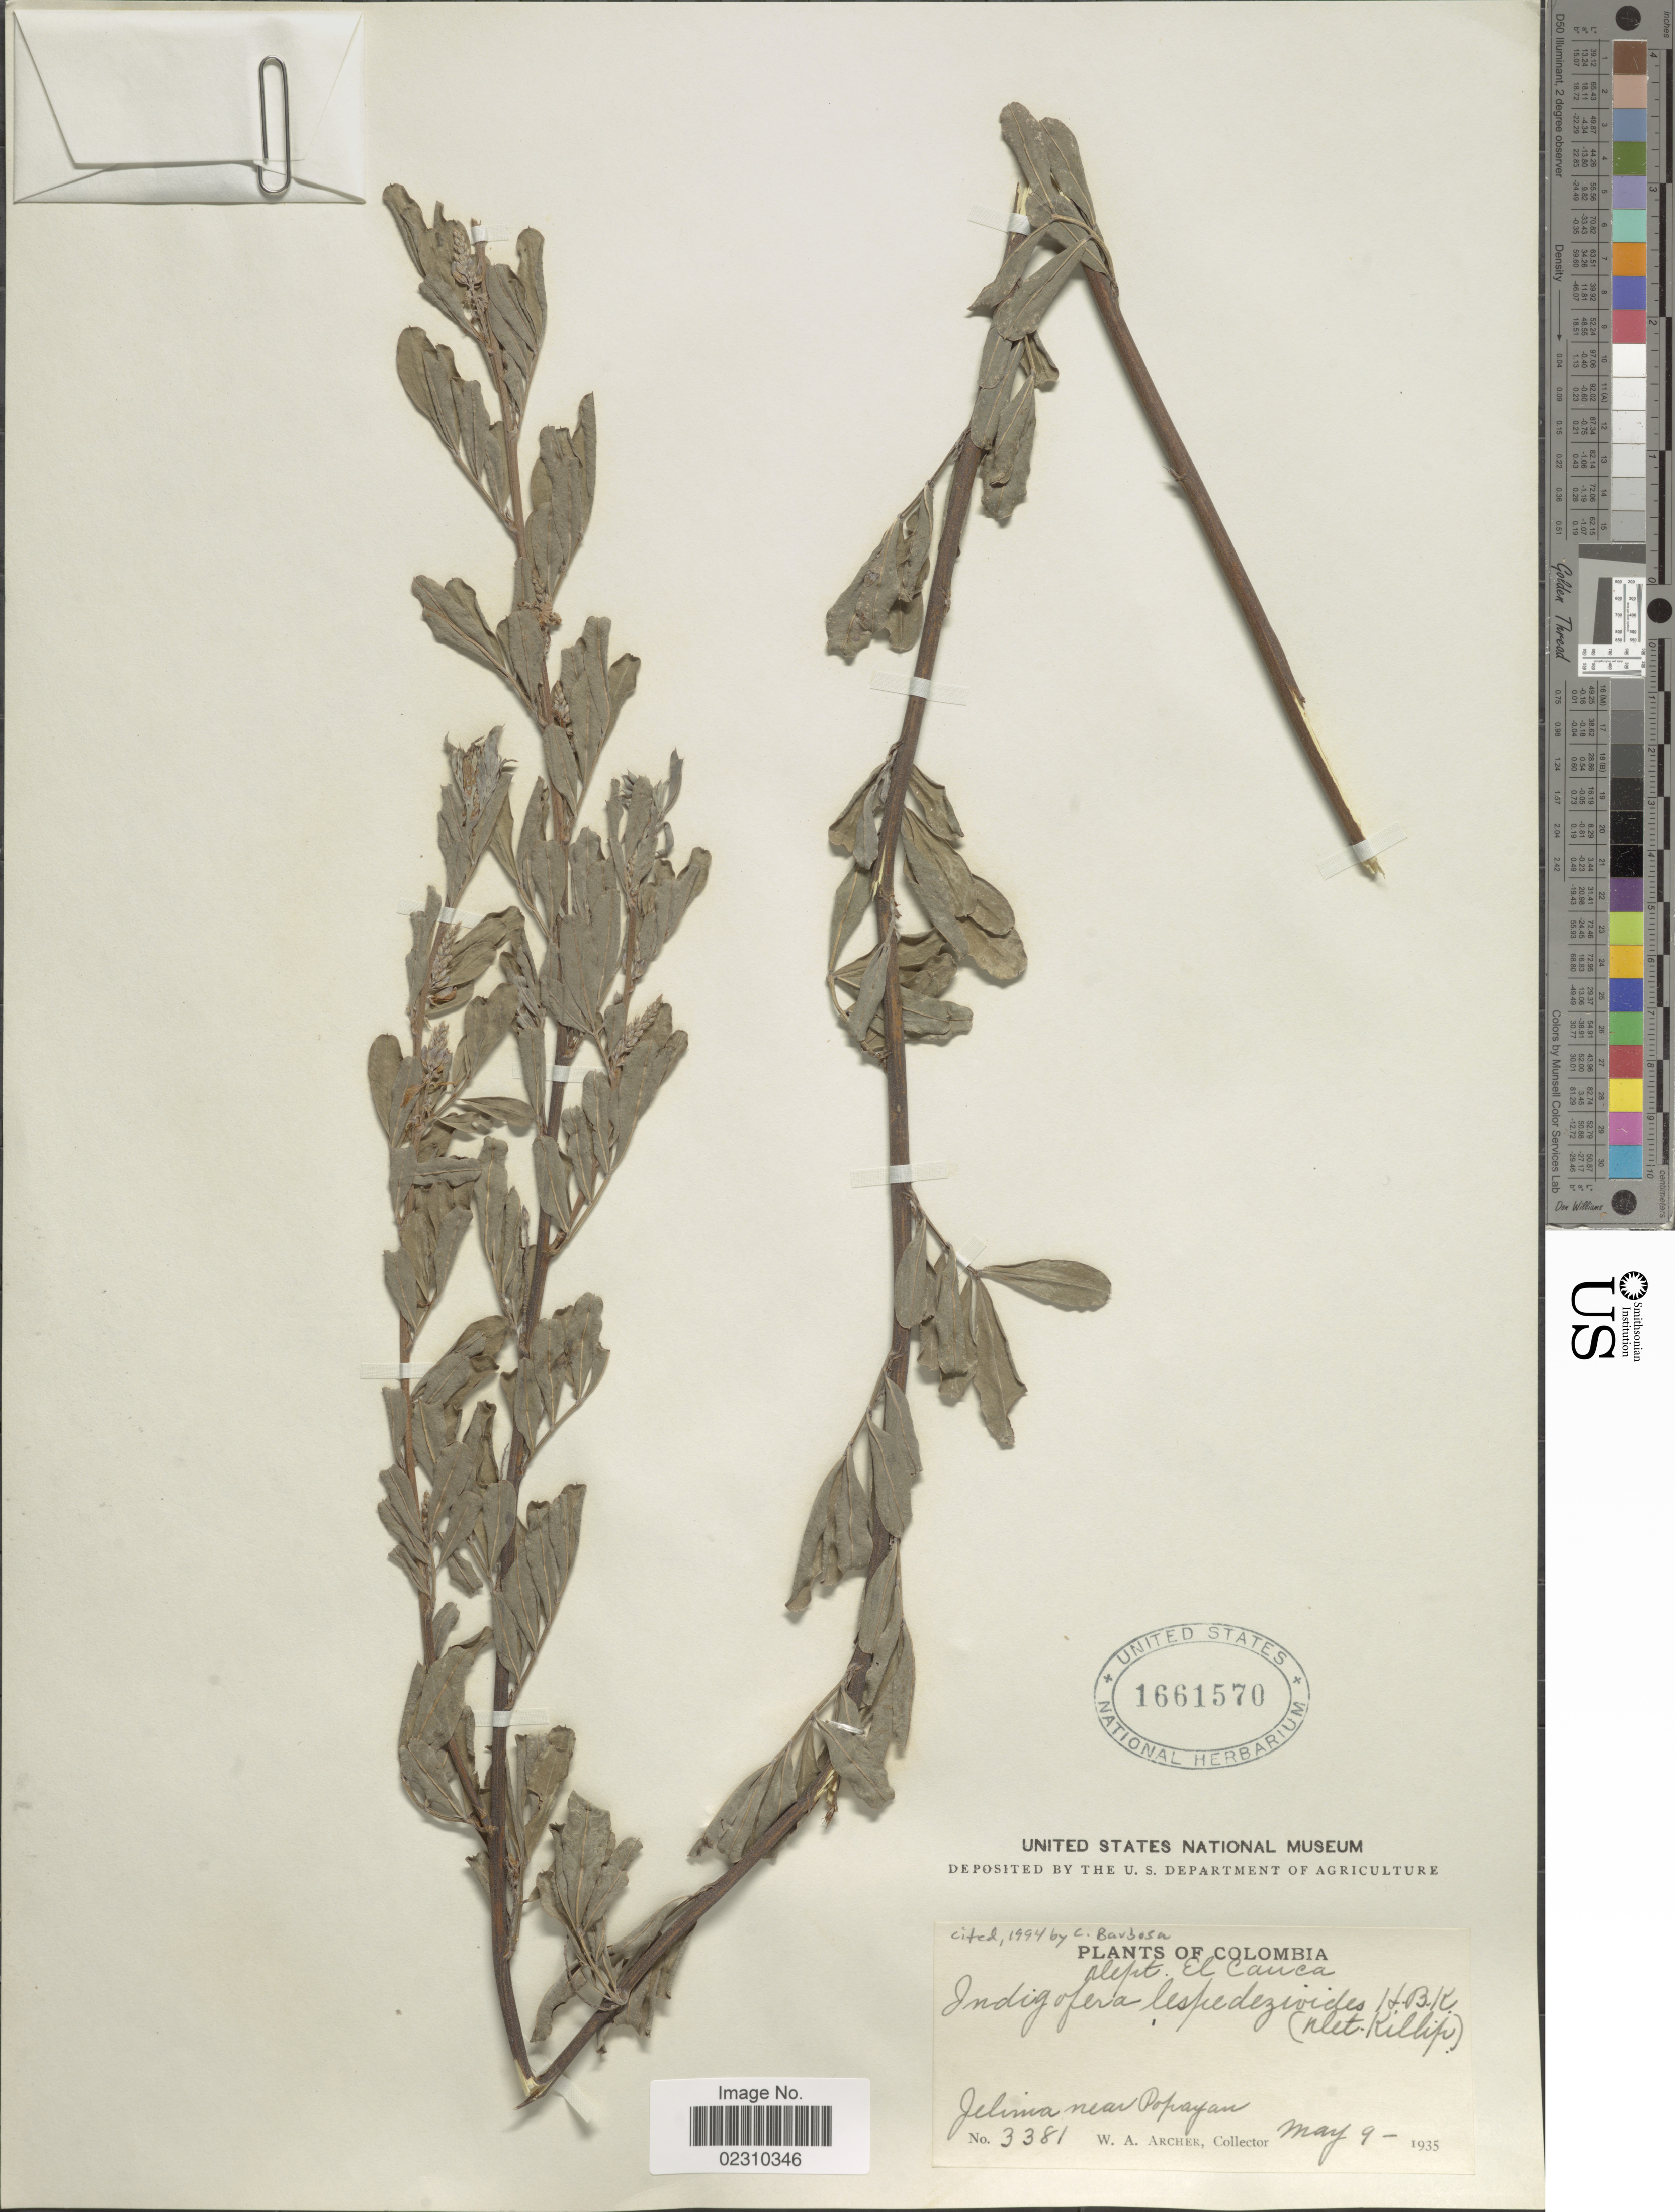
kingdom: Plantae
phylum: Tracheophyta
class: Magnoliopsida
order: Fabales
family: Fabaceae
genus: Indigofera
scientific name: Indigofera lespedezioides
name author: Kunth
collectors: W. A. Archer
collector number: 3381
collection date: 1935-05-09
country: Colombia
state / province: Cauca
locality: Dept. El Cauca. Jelima near Popayan.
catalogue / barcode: US 1661570